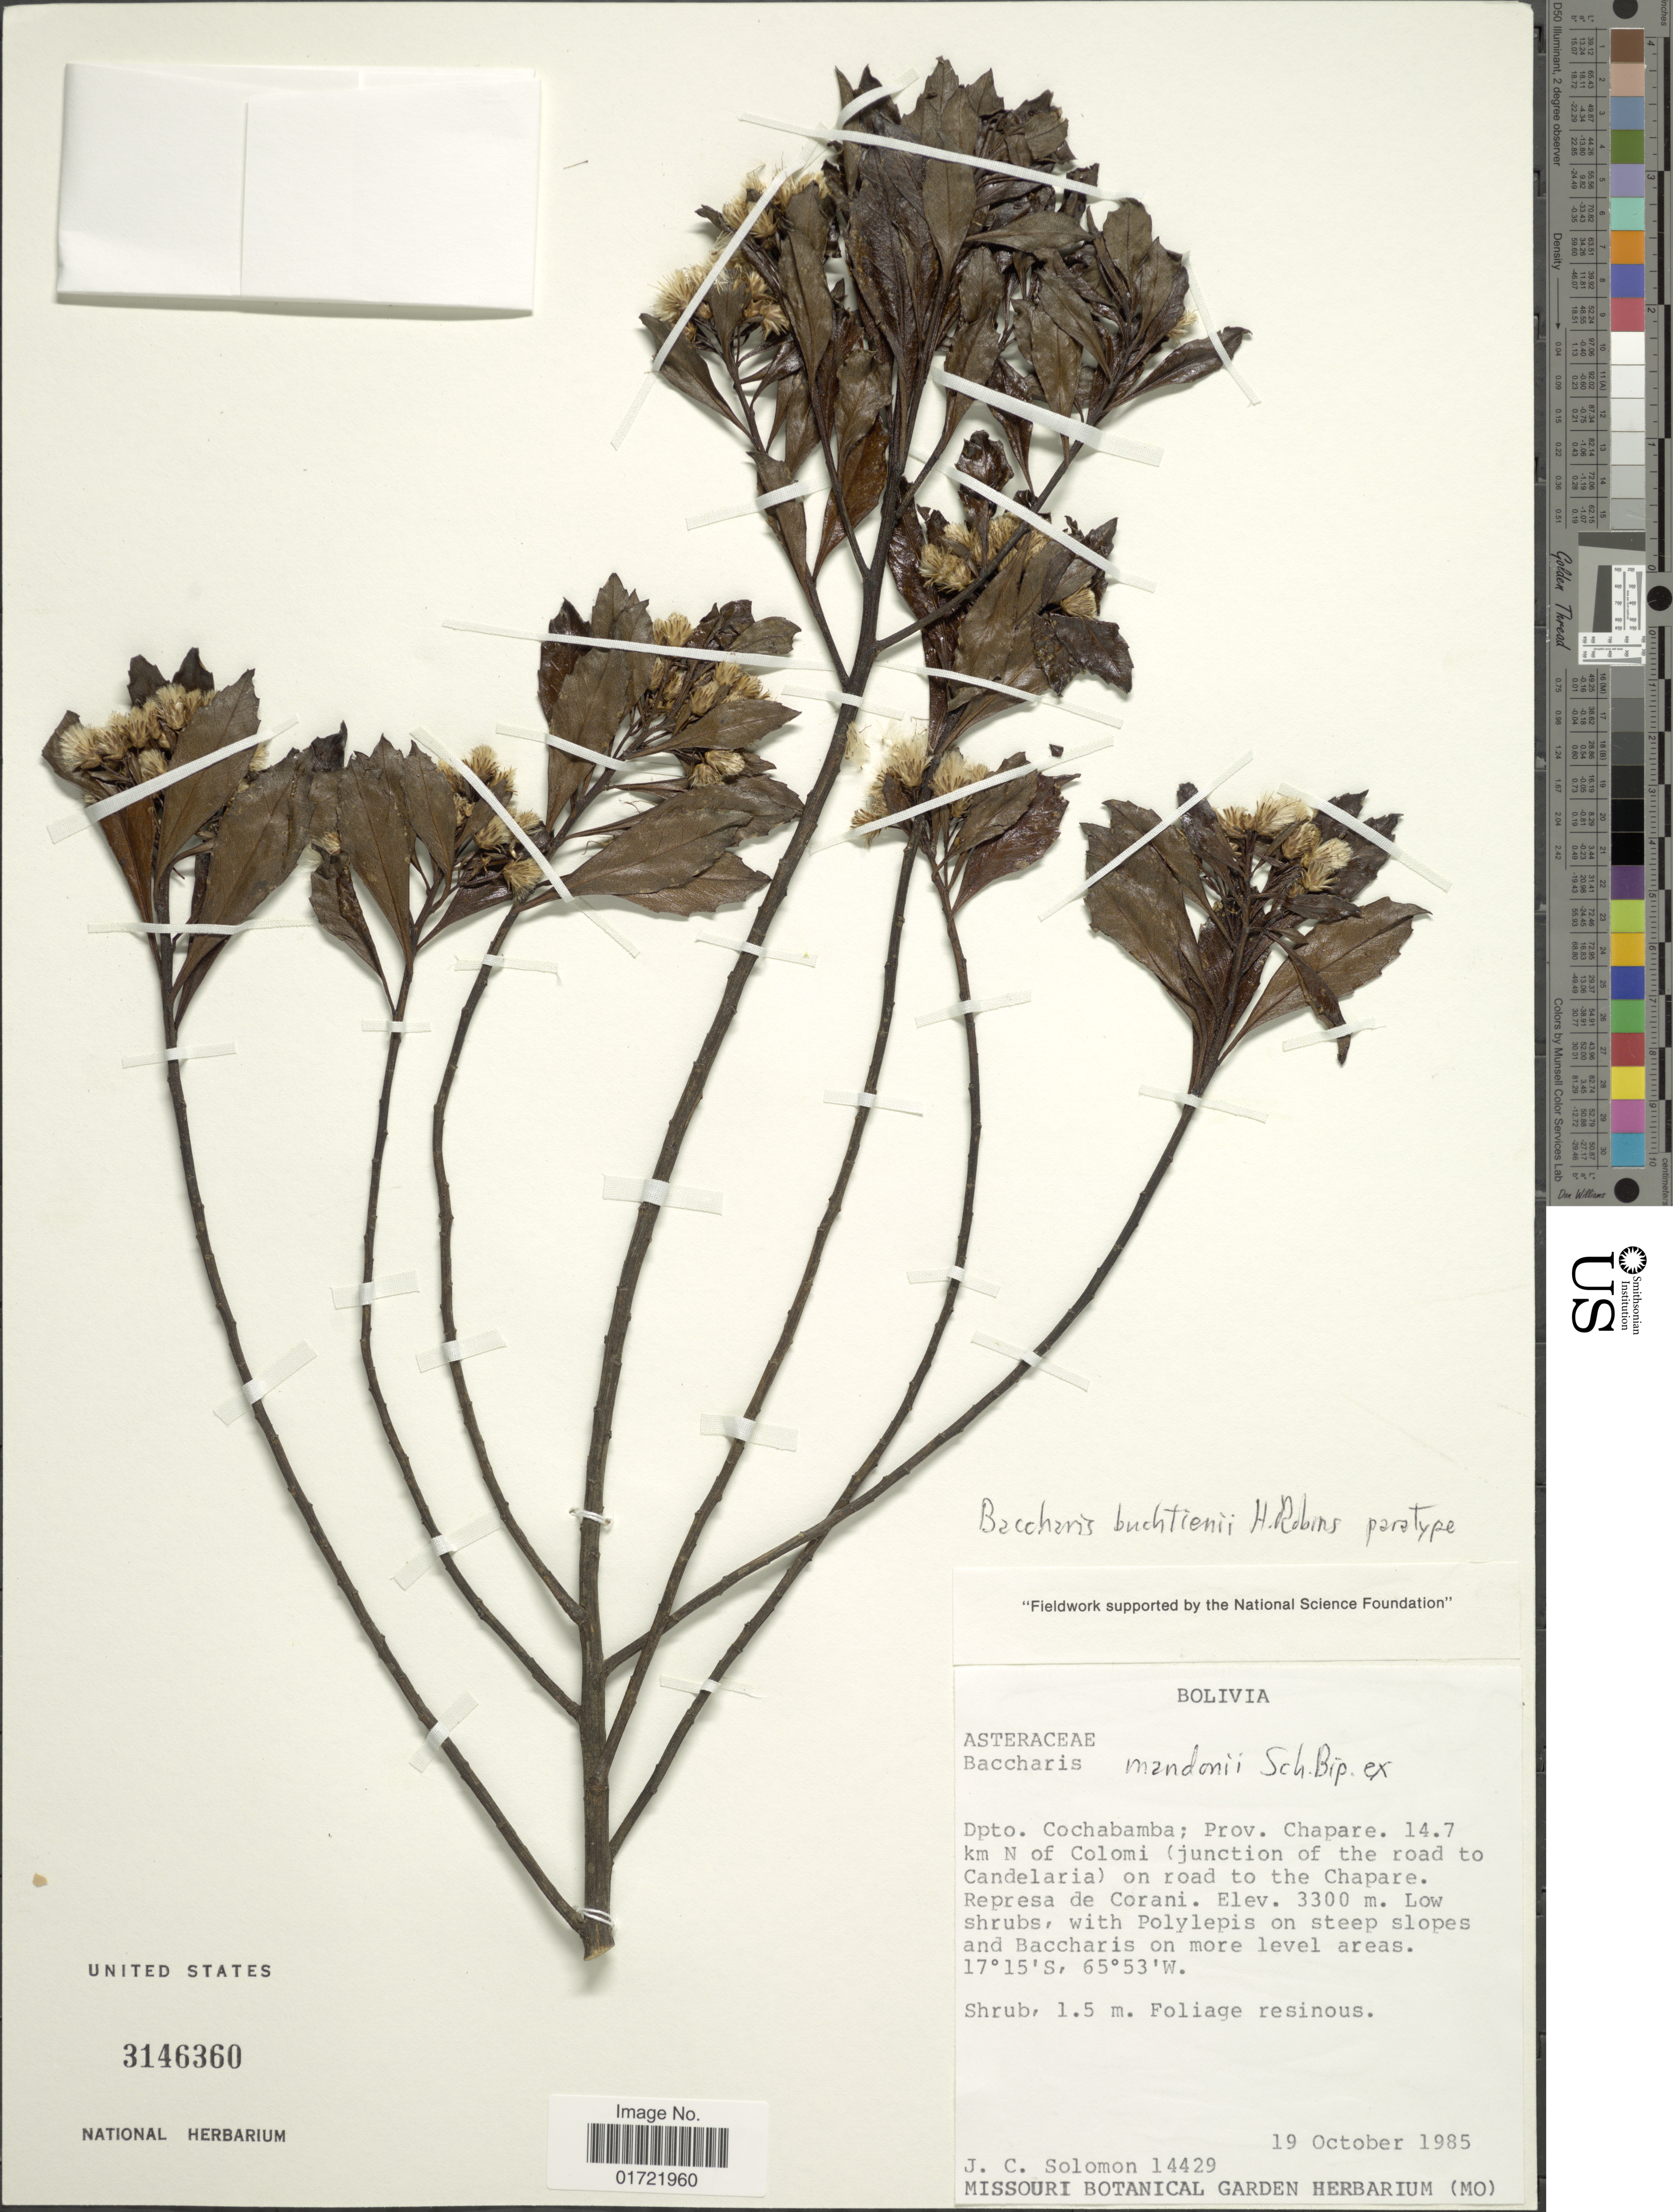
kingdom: Plantae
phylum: Tracheophyta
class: Magnoliopsida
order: Asterales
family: Asteraceae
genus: Baccharis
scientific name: Baccharis buchtienii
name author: H. Rob.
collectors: J. C. Solomon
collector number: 14429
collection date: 1985-10-19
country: Bolivia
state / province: Cochabamba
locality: Prov. Chapare. 14.7 km N of Colomi (junction of the road to Candelaria) on road to the Chapare. Represa de Corani.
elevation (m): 3300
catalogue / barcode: US 3146360